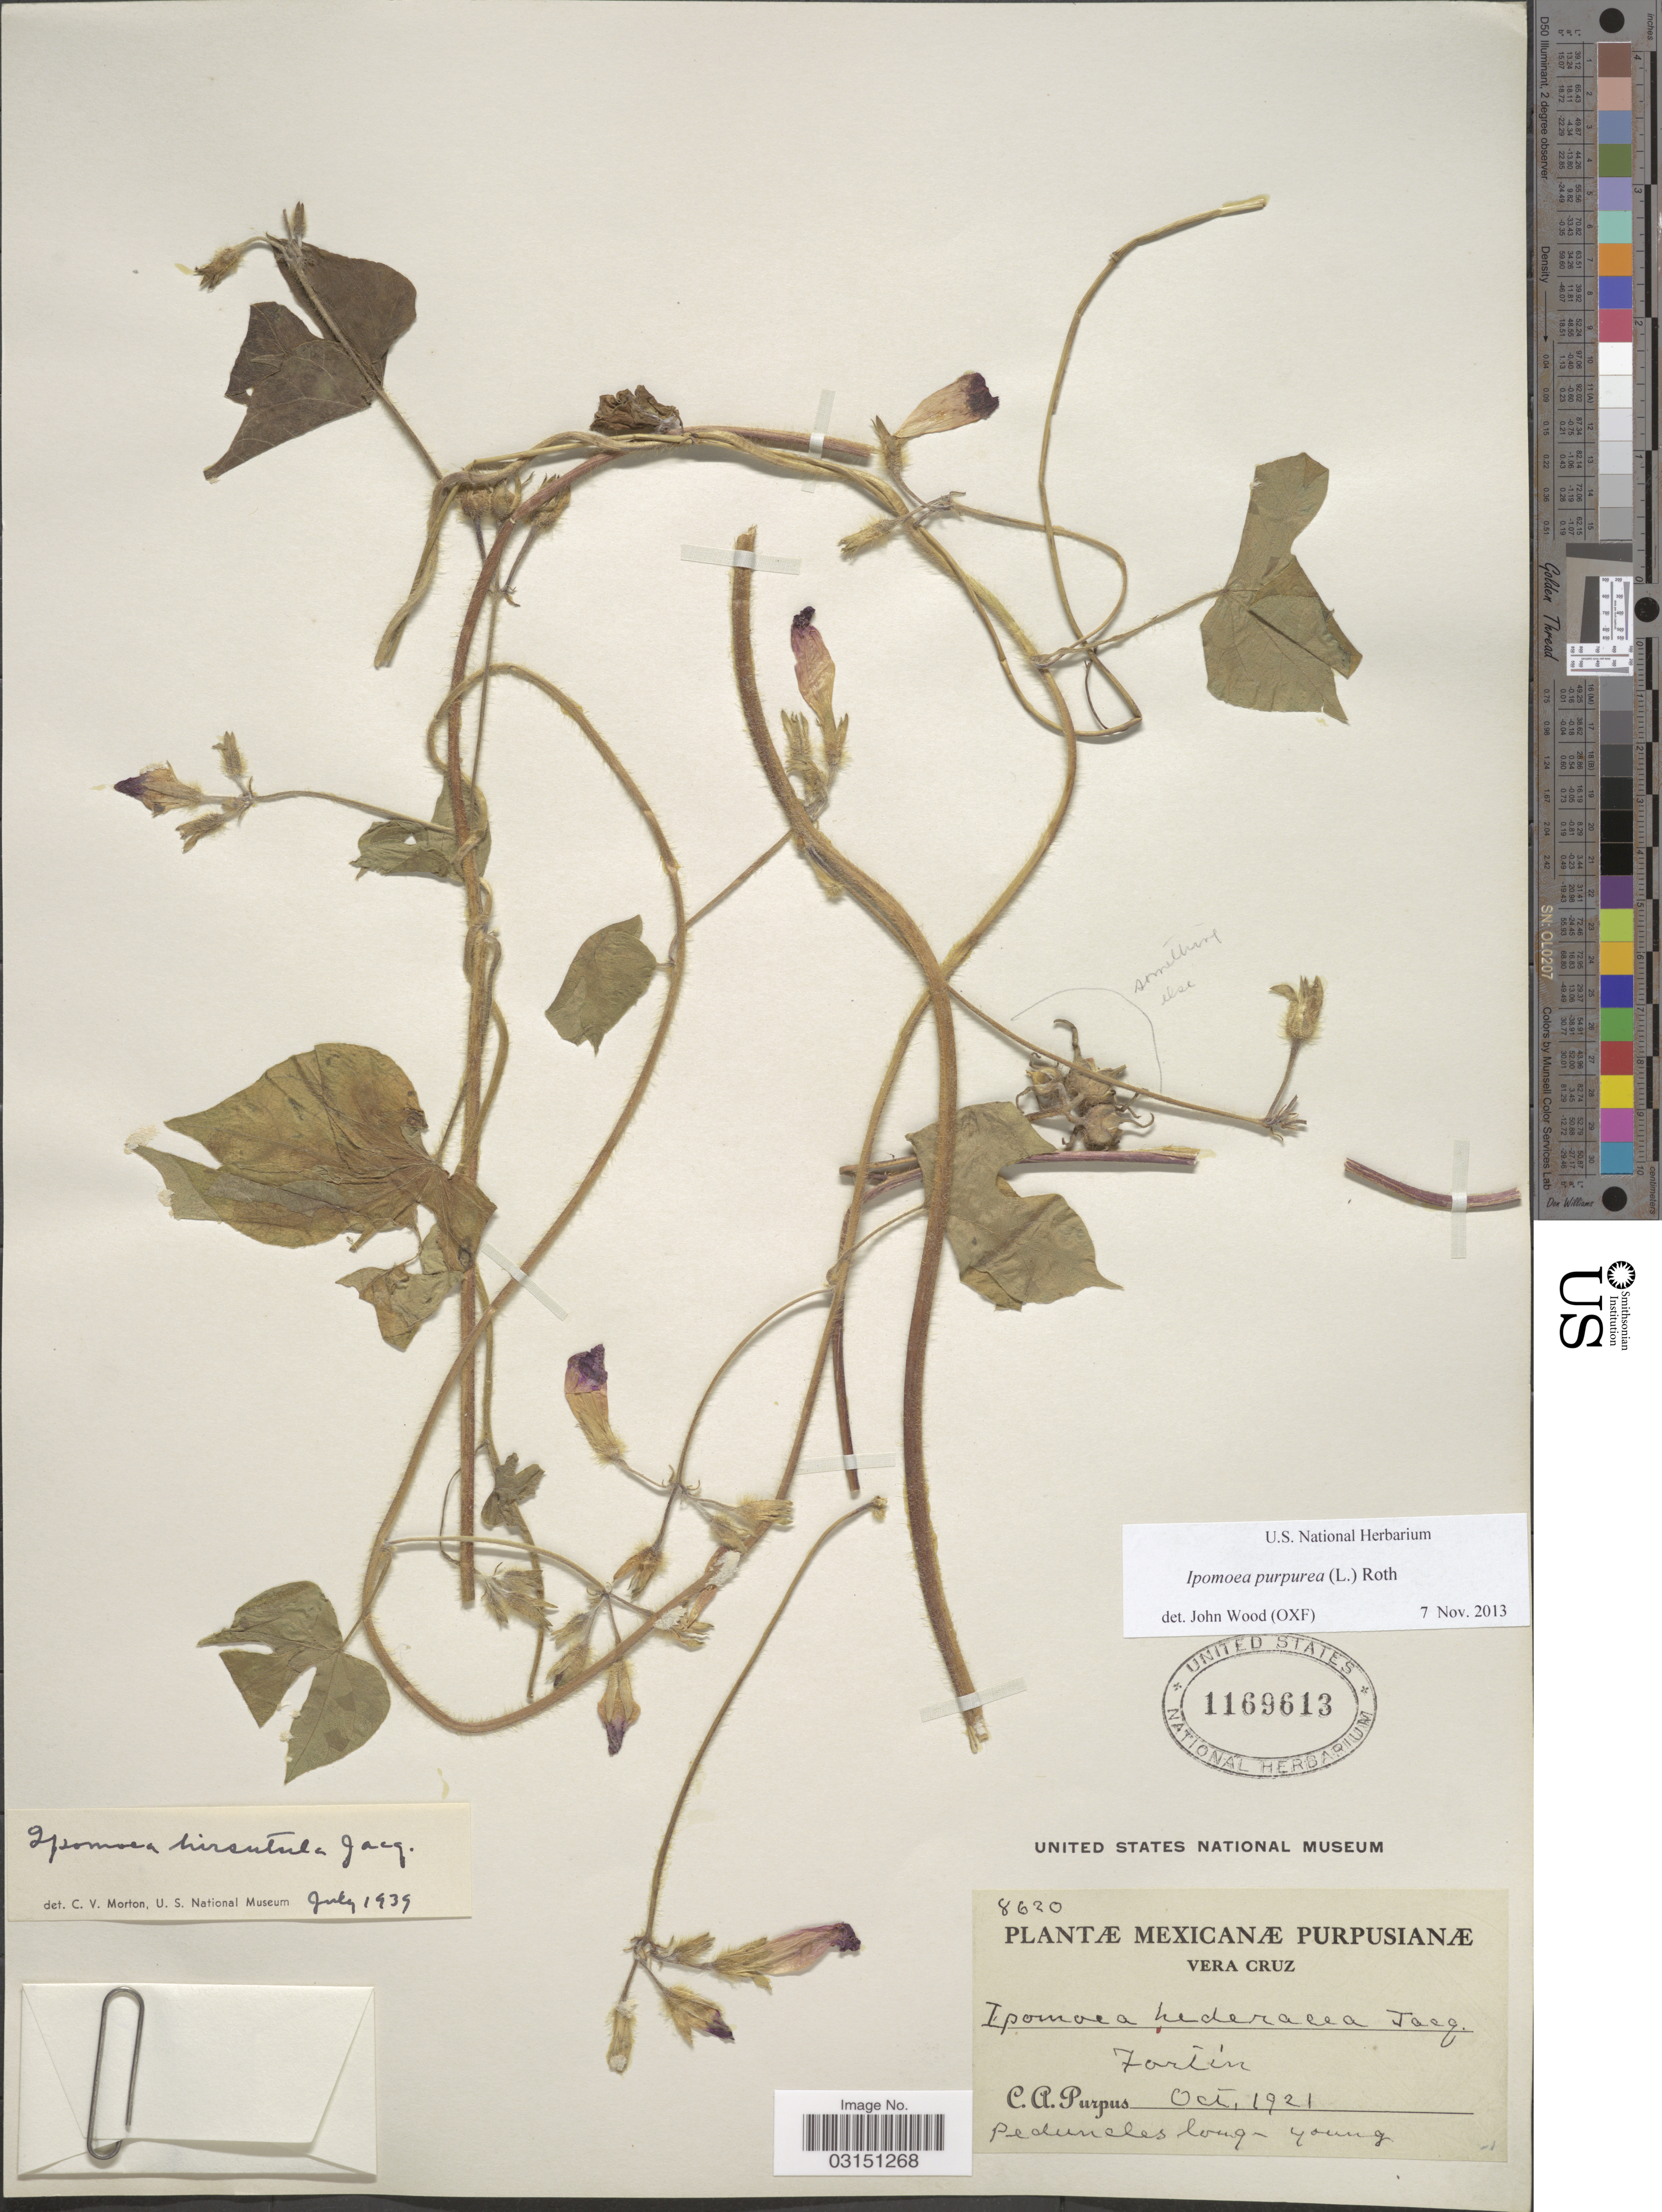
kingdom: Plantae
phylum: Tracheophyta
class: Magnoliopsida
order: Solanales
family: Convolvulaceae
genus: Ipomoea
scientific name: Ipomoea purpurea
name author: (L.) Roth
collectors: C. A. Purpus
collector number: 8620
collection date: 1921-10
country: Mexico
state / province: Veracruz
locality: Vera Cruz, Fortín.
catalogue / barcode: US 1169613